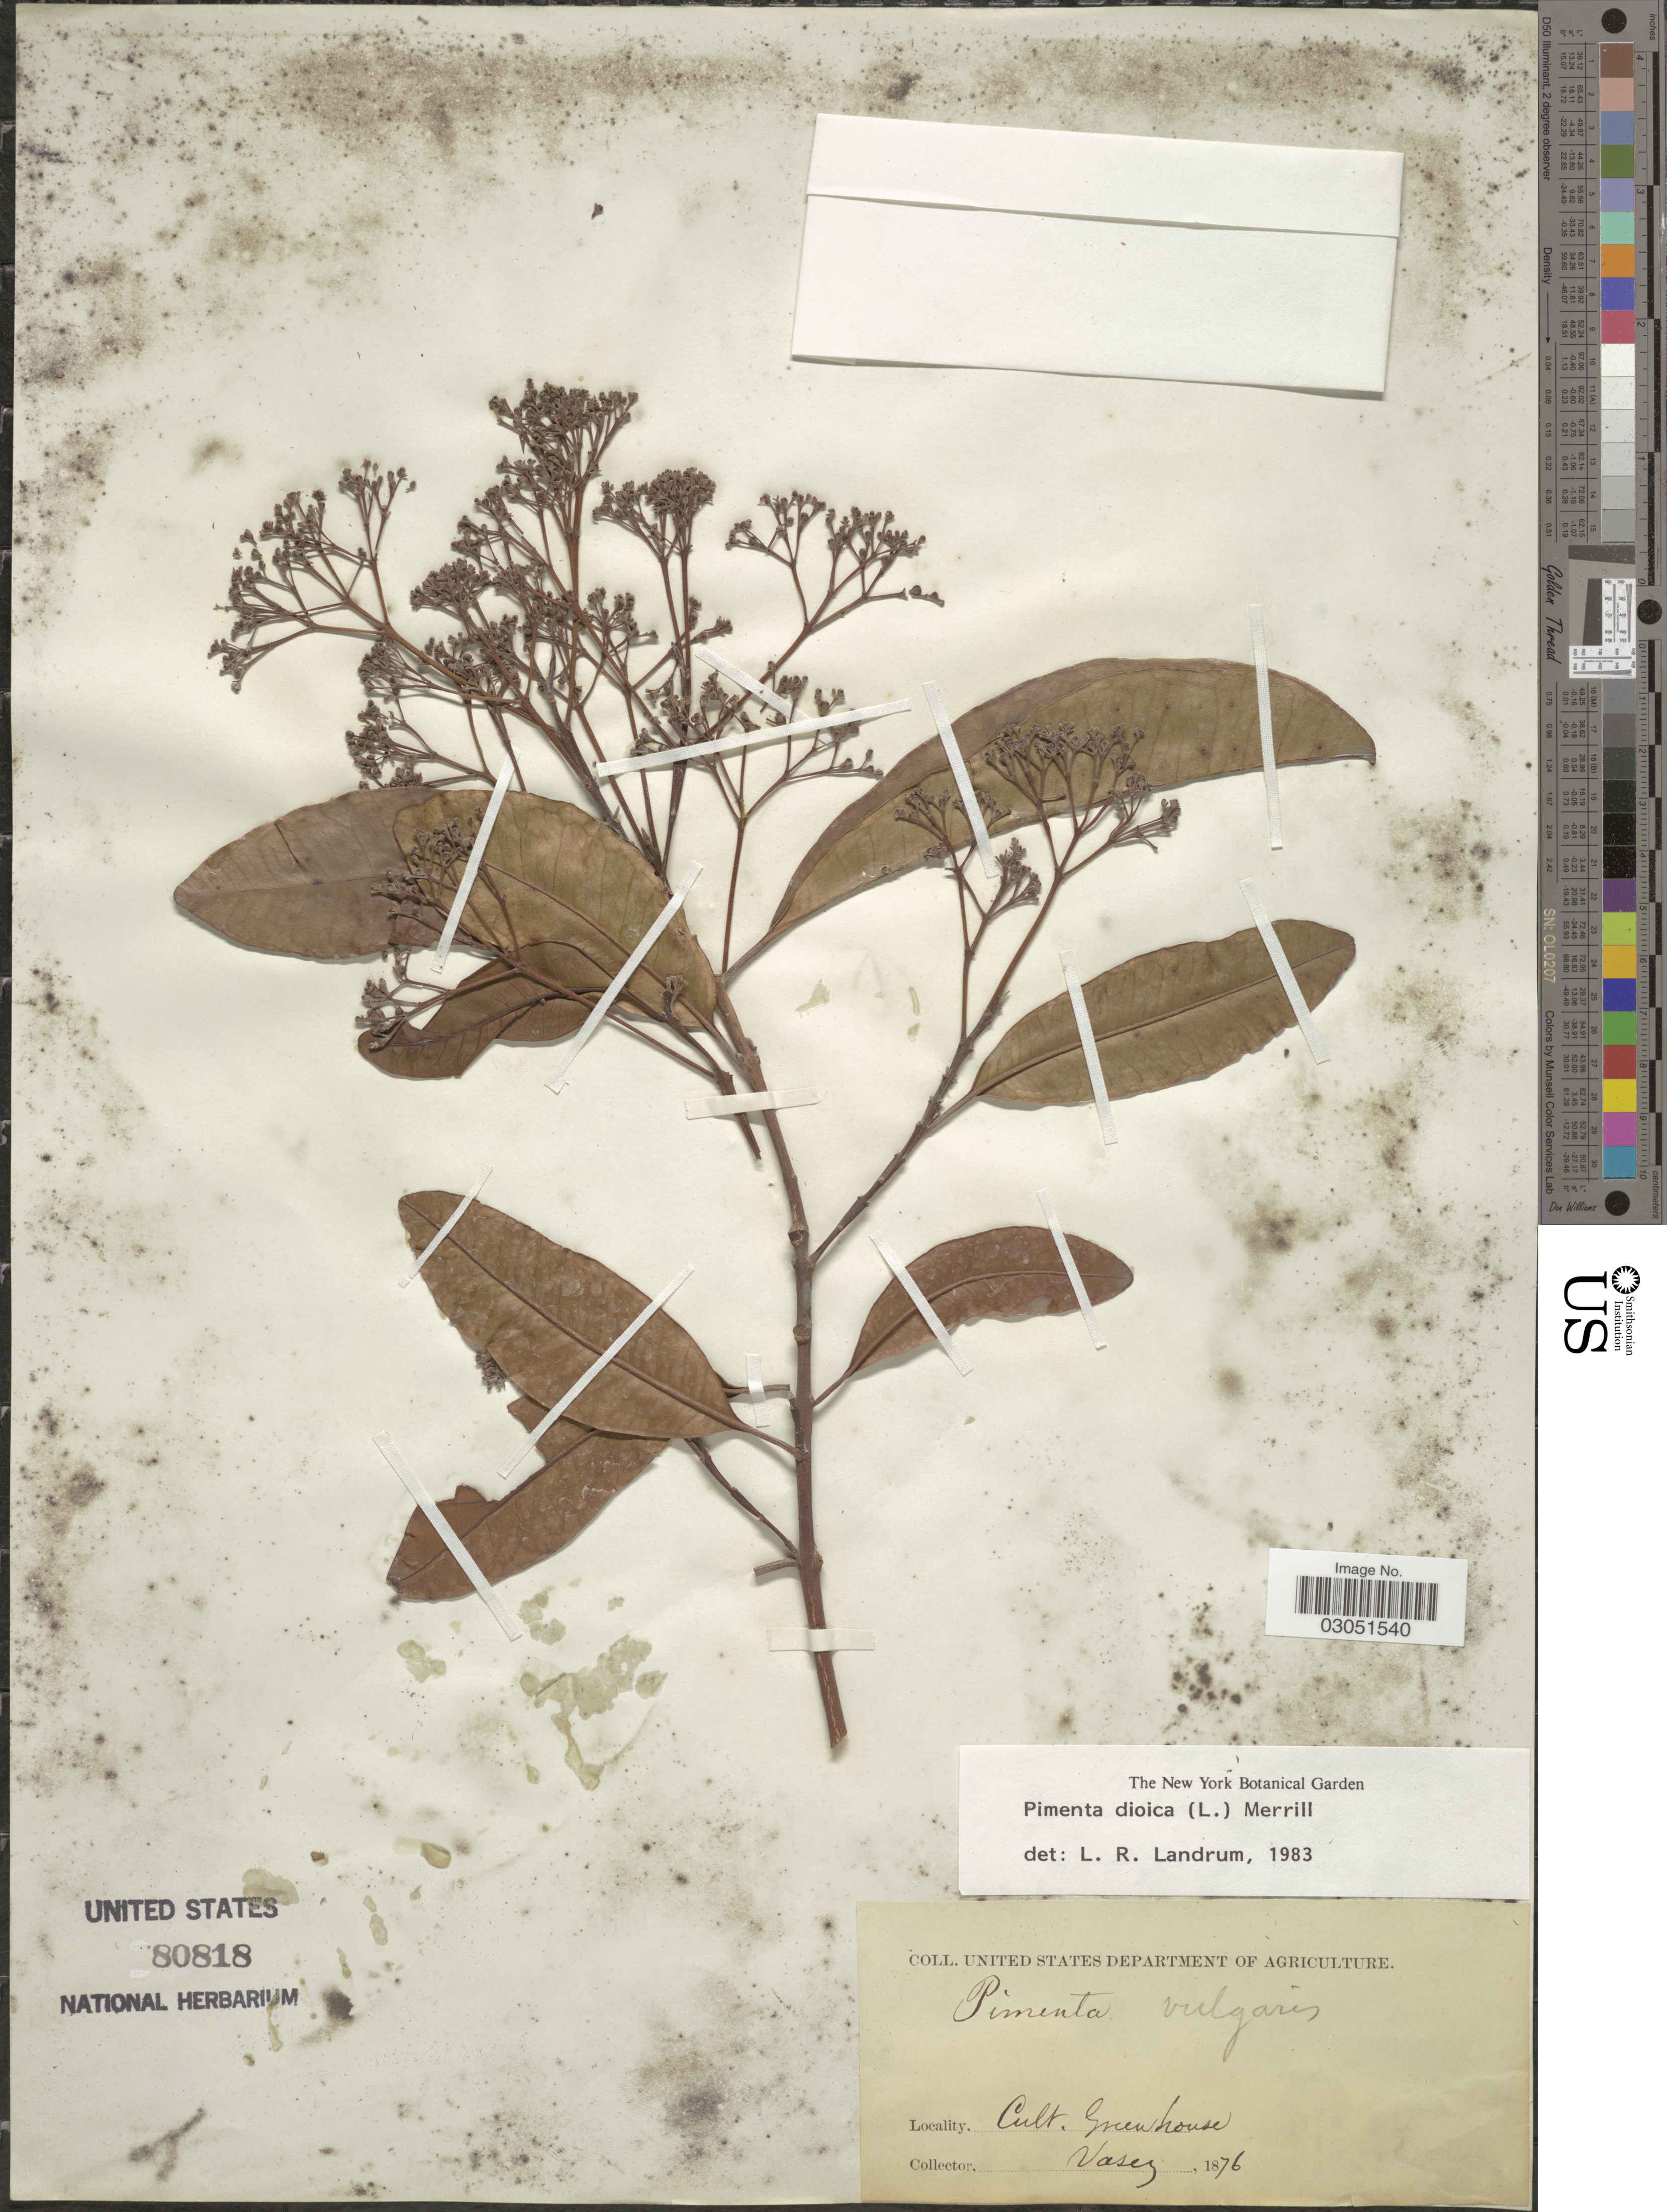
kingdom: Plantae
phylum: Tracheophyta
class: Magnoliopsida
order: Myrtales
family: Myrtaceae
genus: Pimenta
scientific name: Pimenta dioica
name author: (L.) Merr.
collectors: Vasey, --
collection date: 1876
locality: Cult. Greenhouse.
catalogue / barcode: US 80818